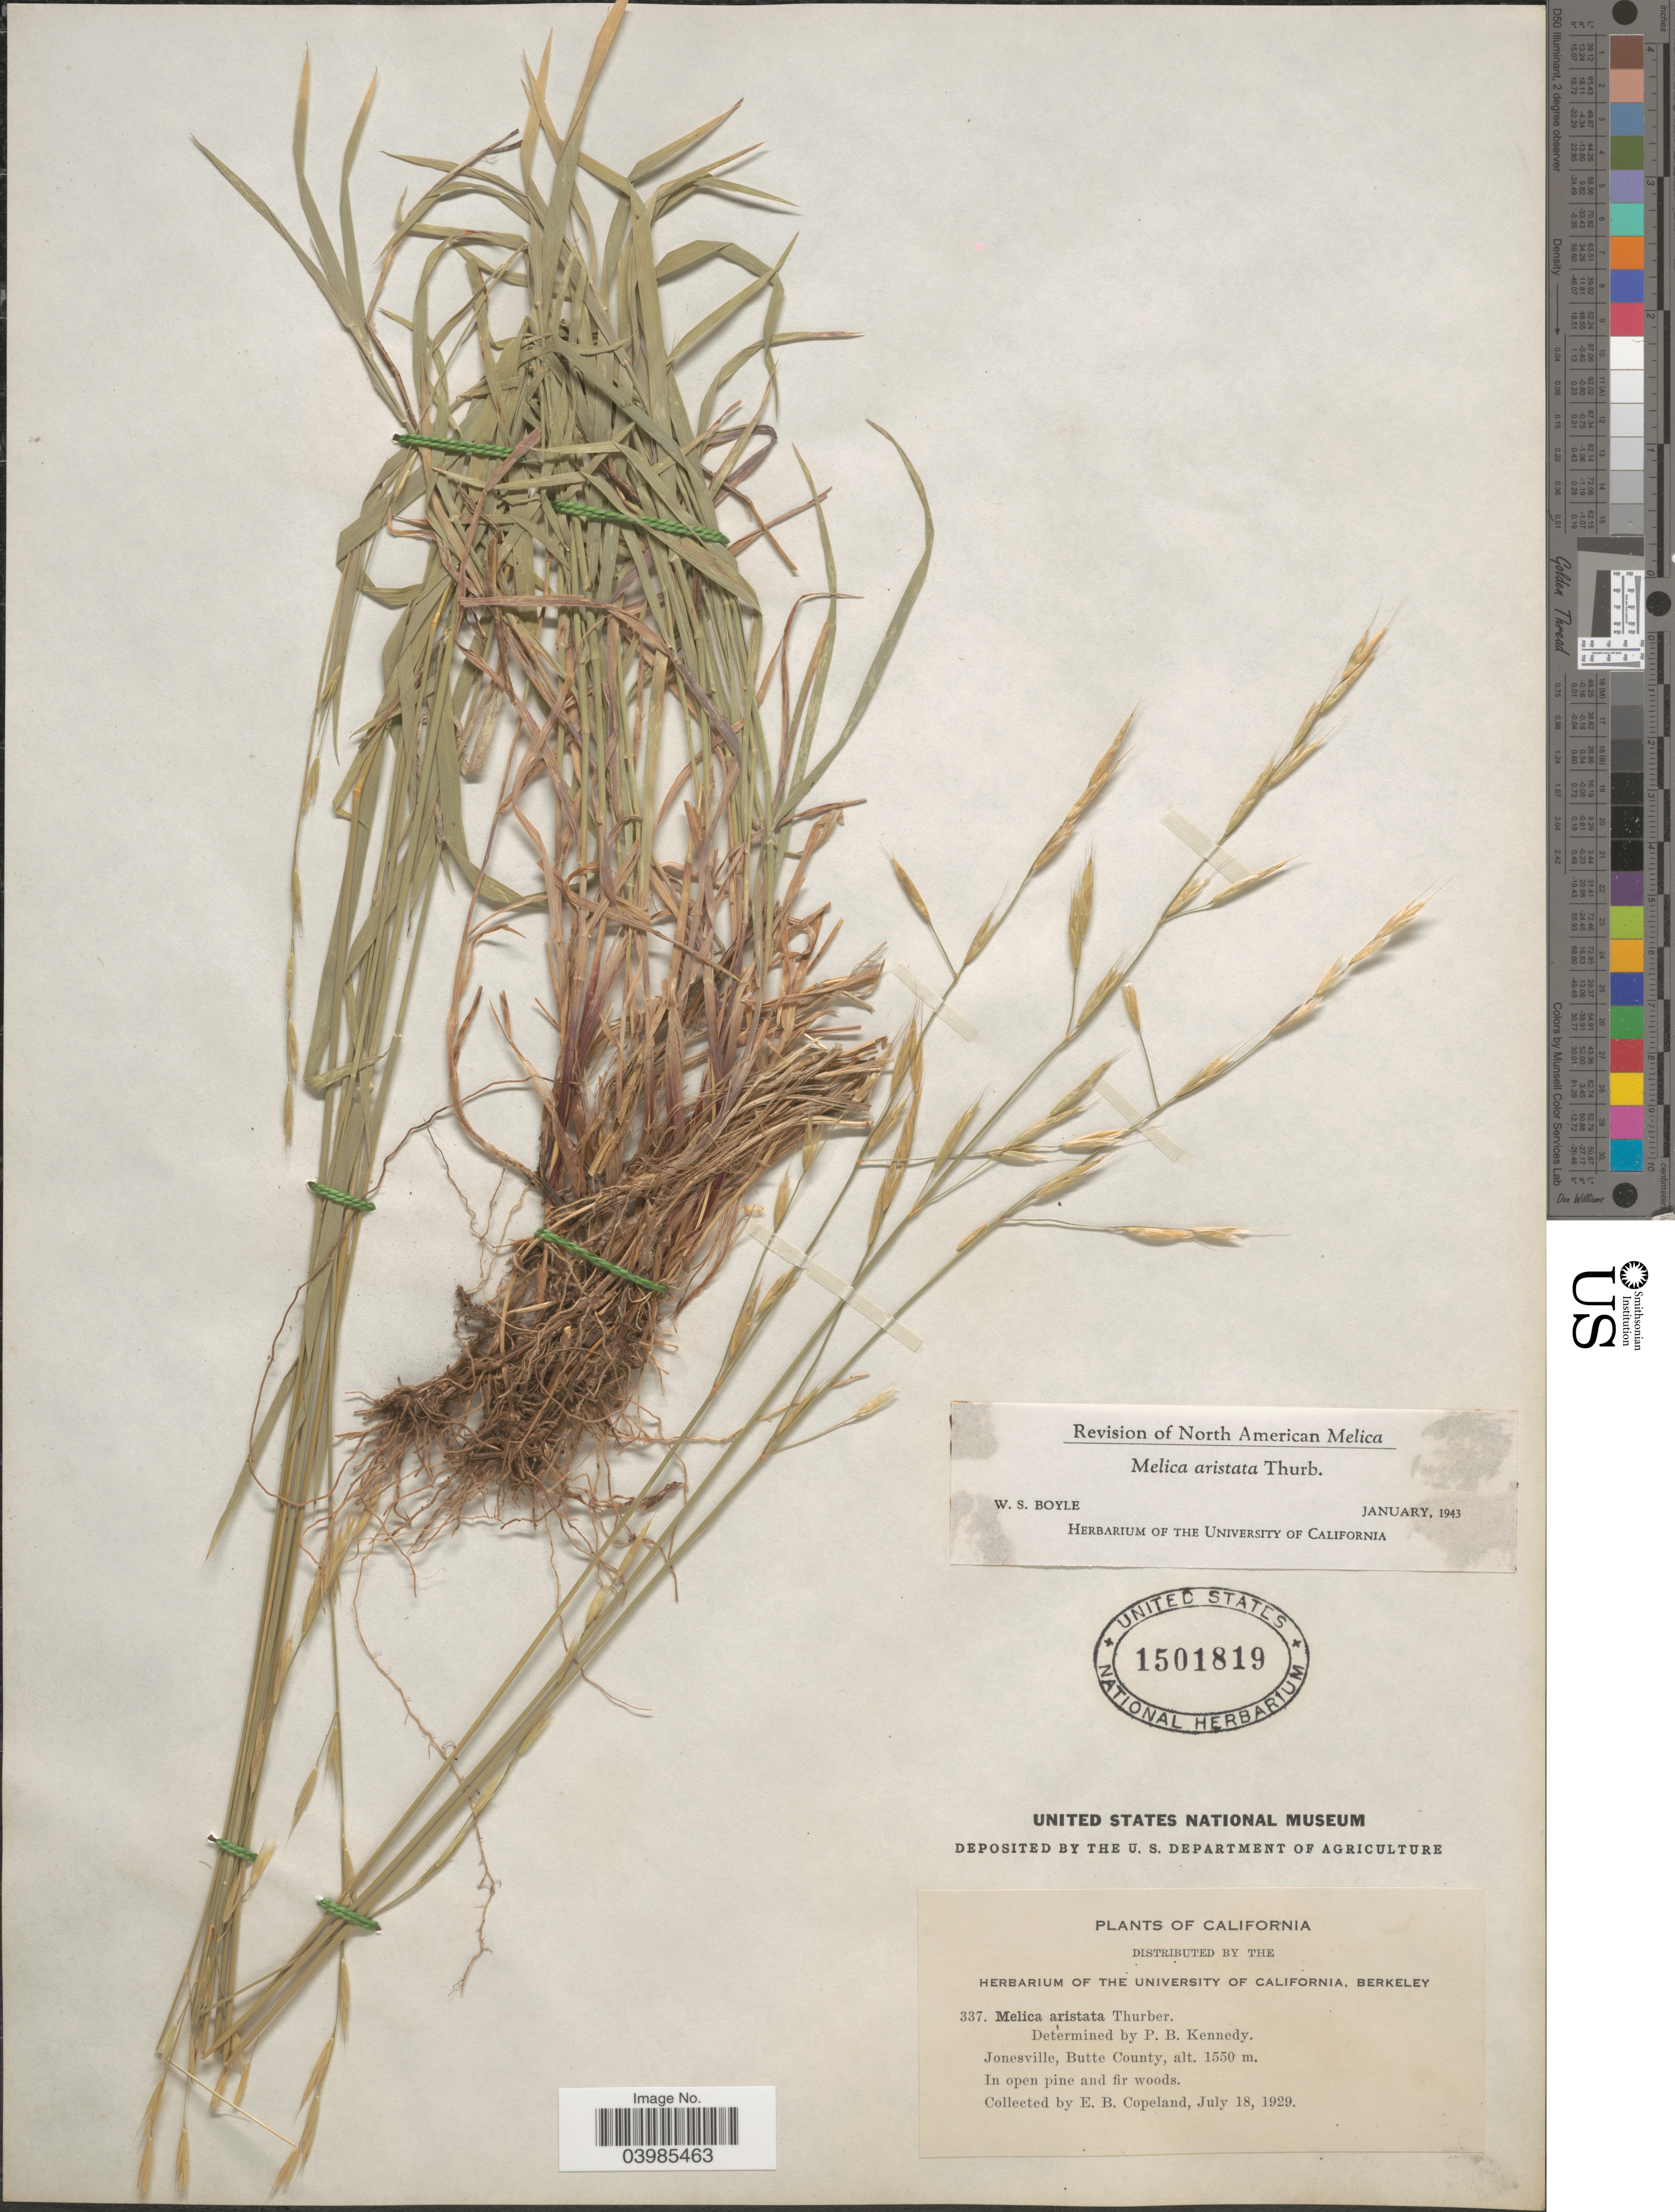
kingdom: Plantae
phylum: Tracheophyta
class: Liliopsida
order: Poales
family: Poaceae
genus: Melica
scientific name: Melica aristata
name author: Thurb. ex Bol.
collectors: E. B. Copeland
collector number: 337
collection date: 1929-07-18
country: United States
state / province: California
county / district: Butte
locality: Jonesville, Butte County.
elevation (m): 1550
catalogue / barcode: US 1501819